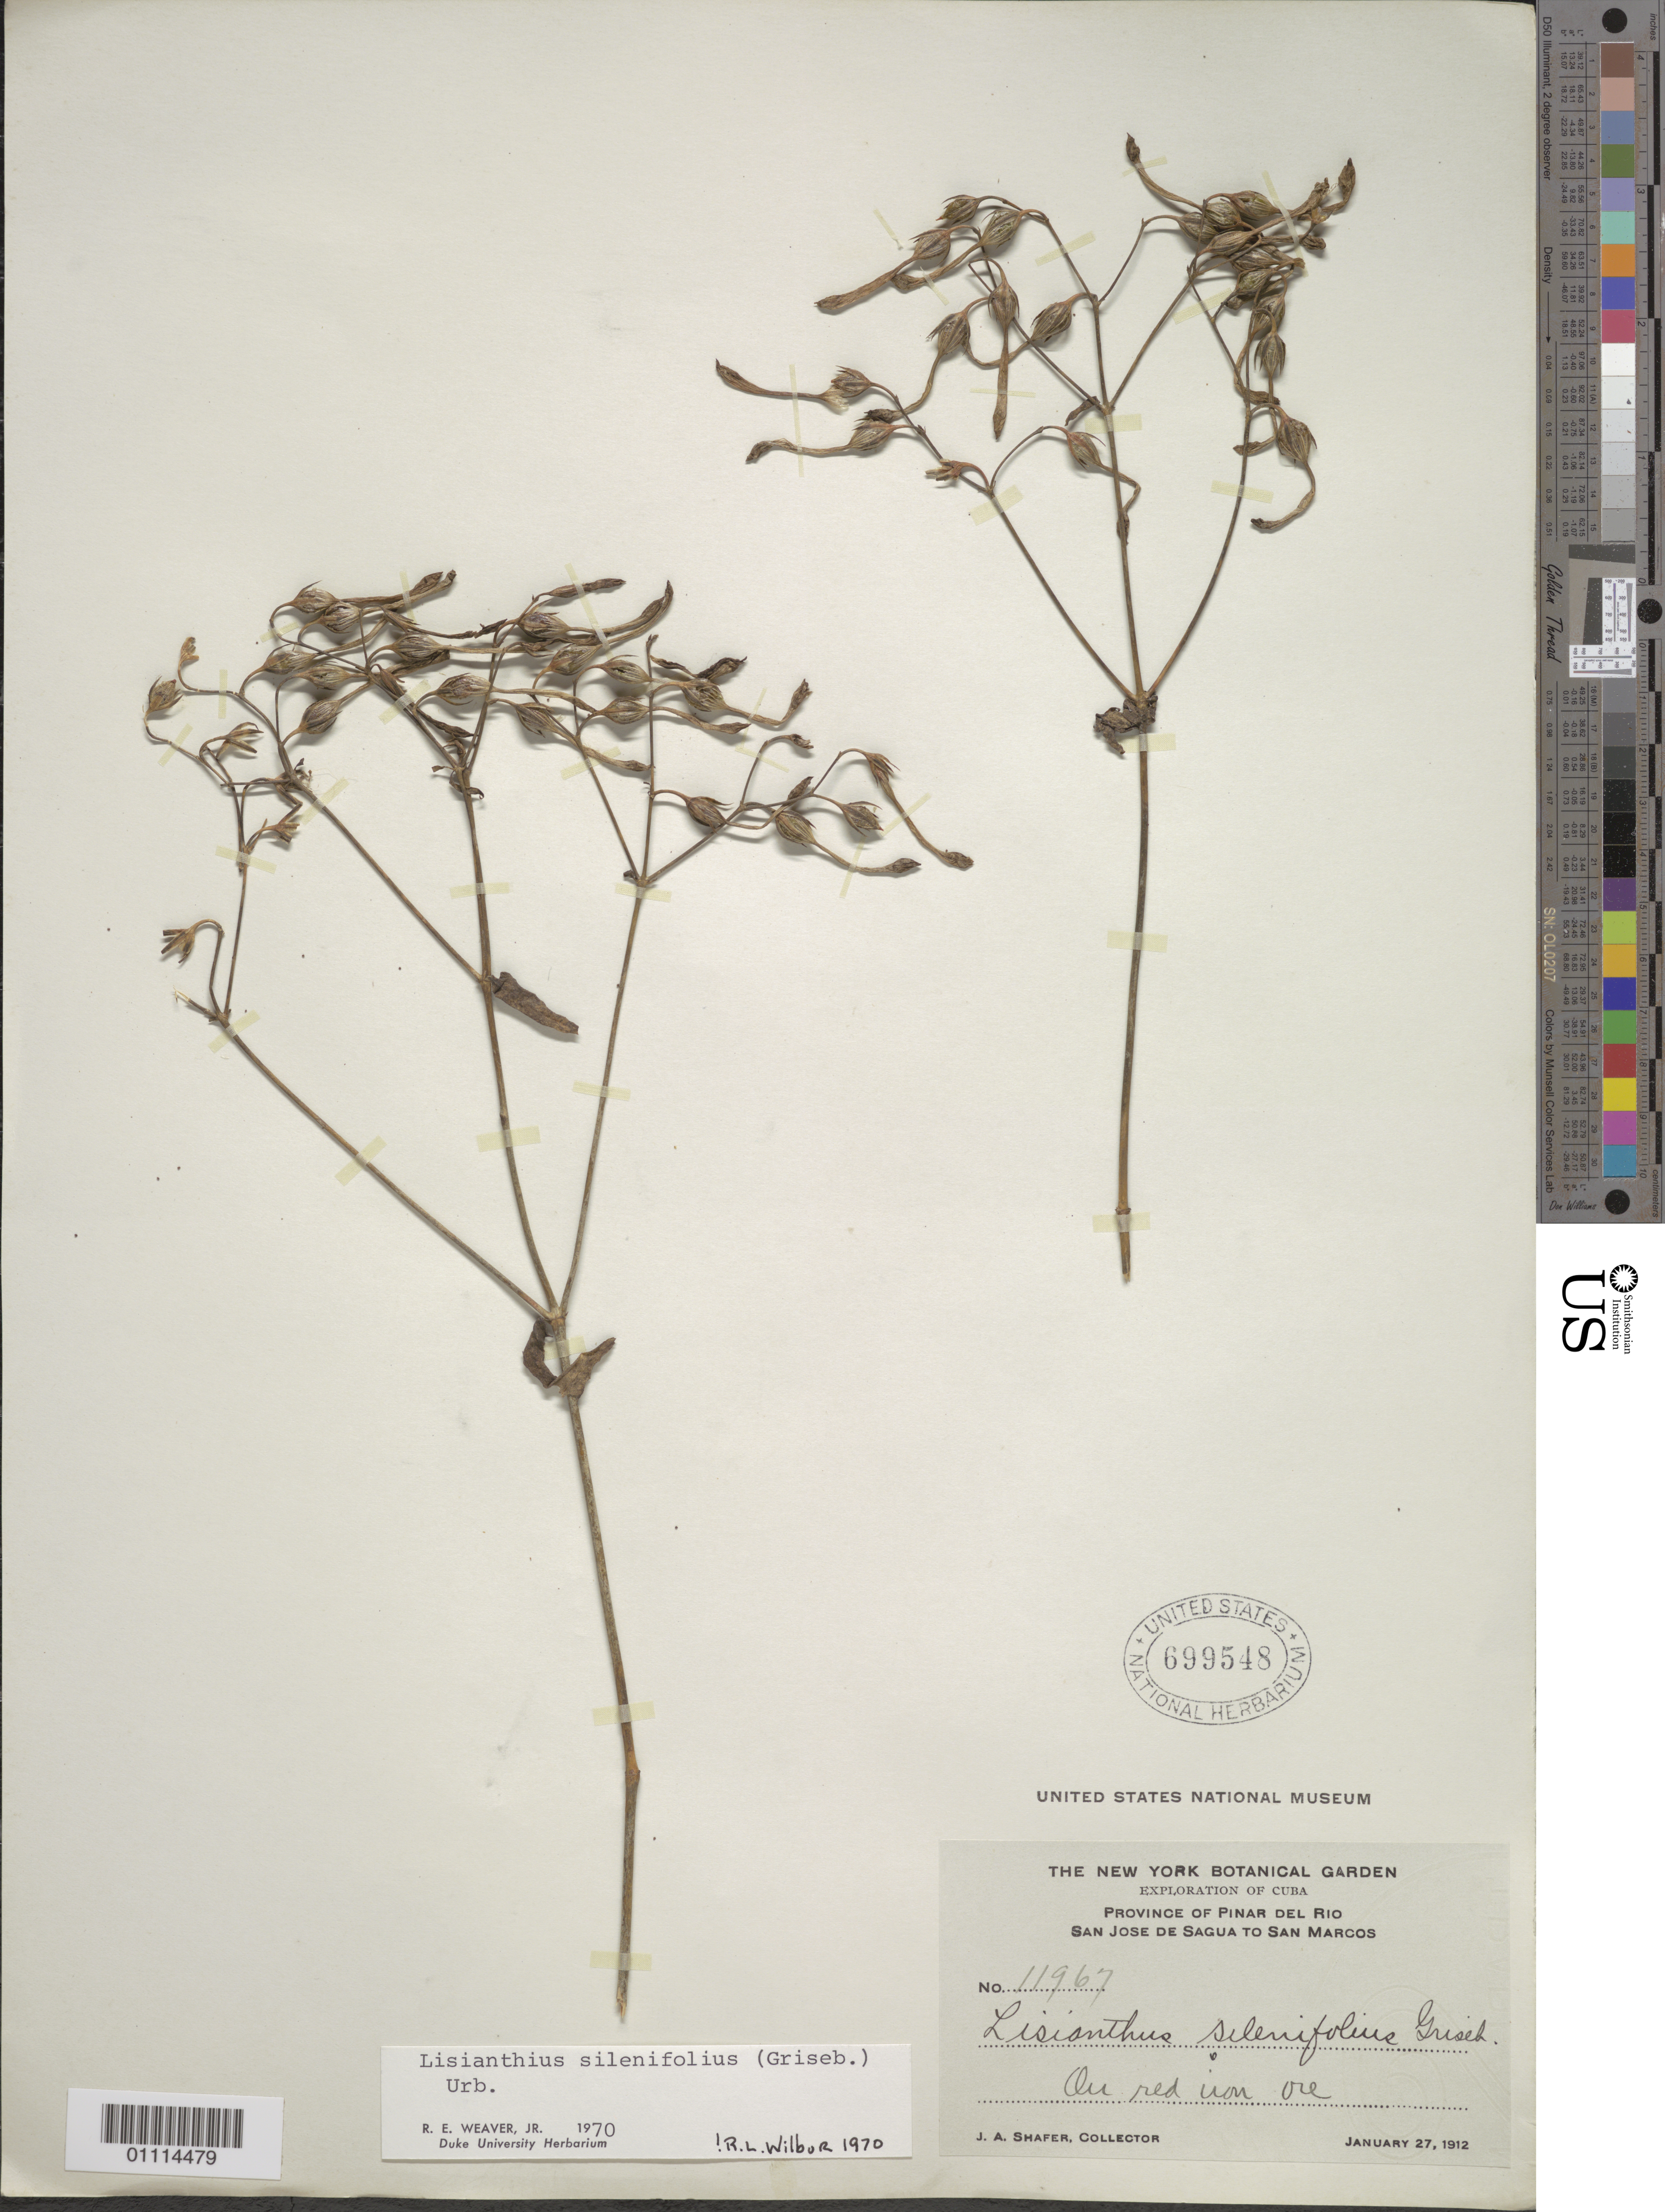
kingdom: Plantae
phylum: Tracheophyta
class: Magnoliopsida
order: Gentianales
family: Gentianaceae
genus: Lisianthius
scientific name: Lisianthius silenifolius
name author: (Griseb.) Urb.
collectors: J. A. Shafer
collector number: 11967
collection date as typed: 27 Jan 1912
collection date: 1912-01-27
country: Cuba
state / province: Pinar del Rio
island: Cuba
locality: San Jose de Sagua to San Marcos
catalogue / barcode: US 699548